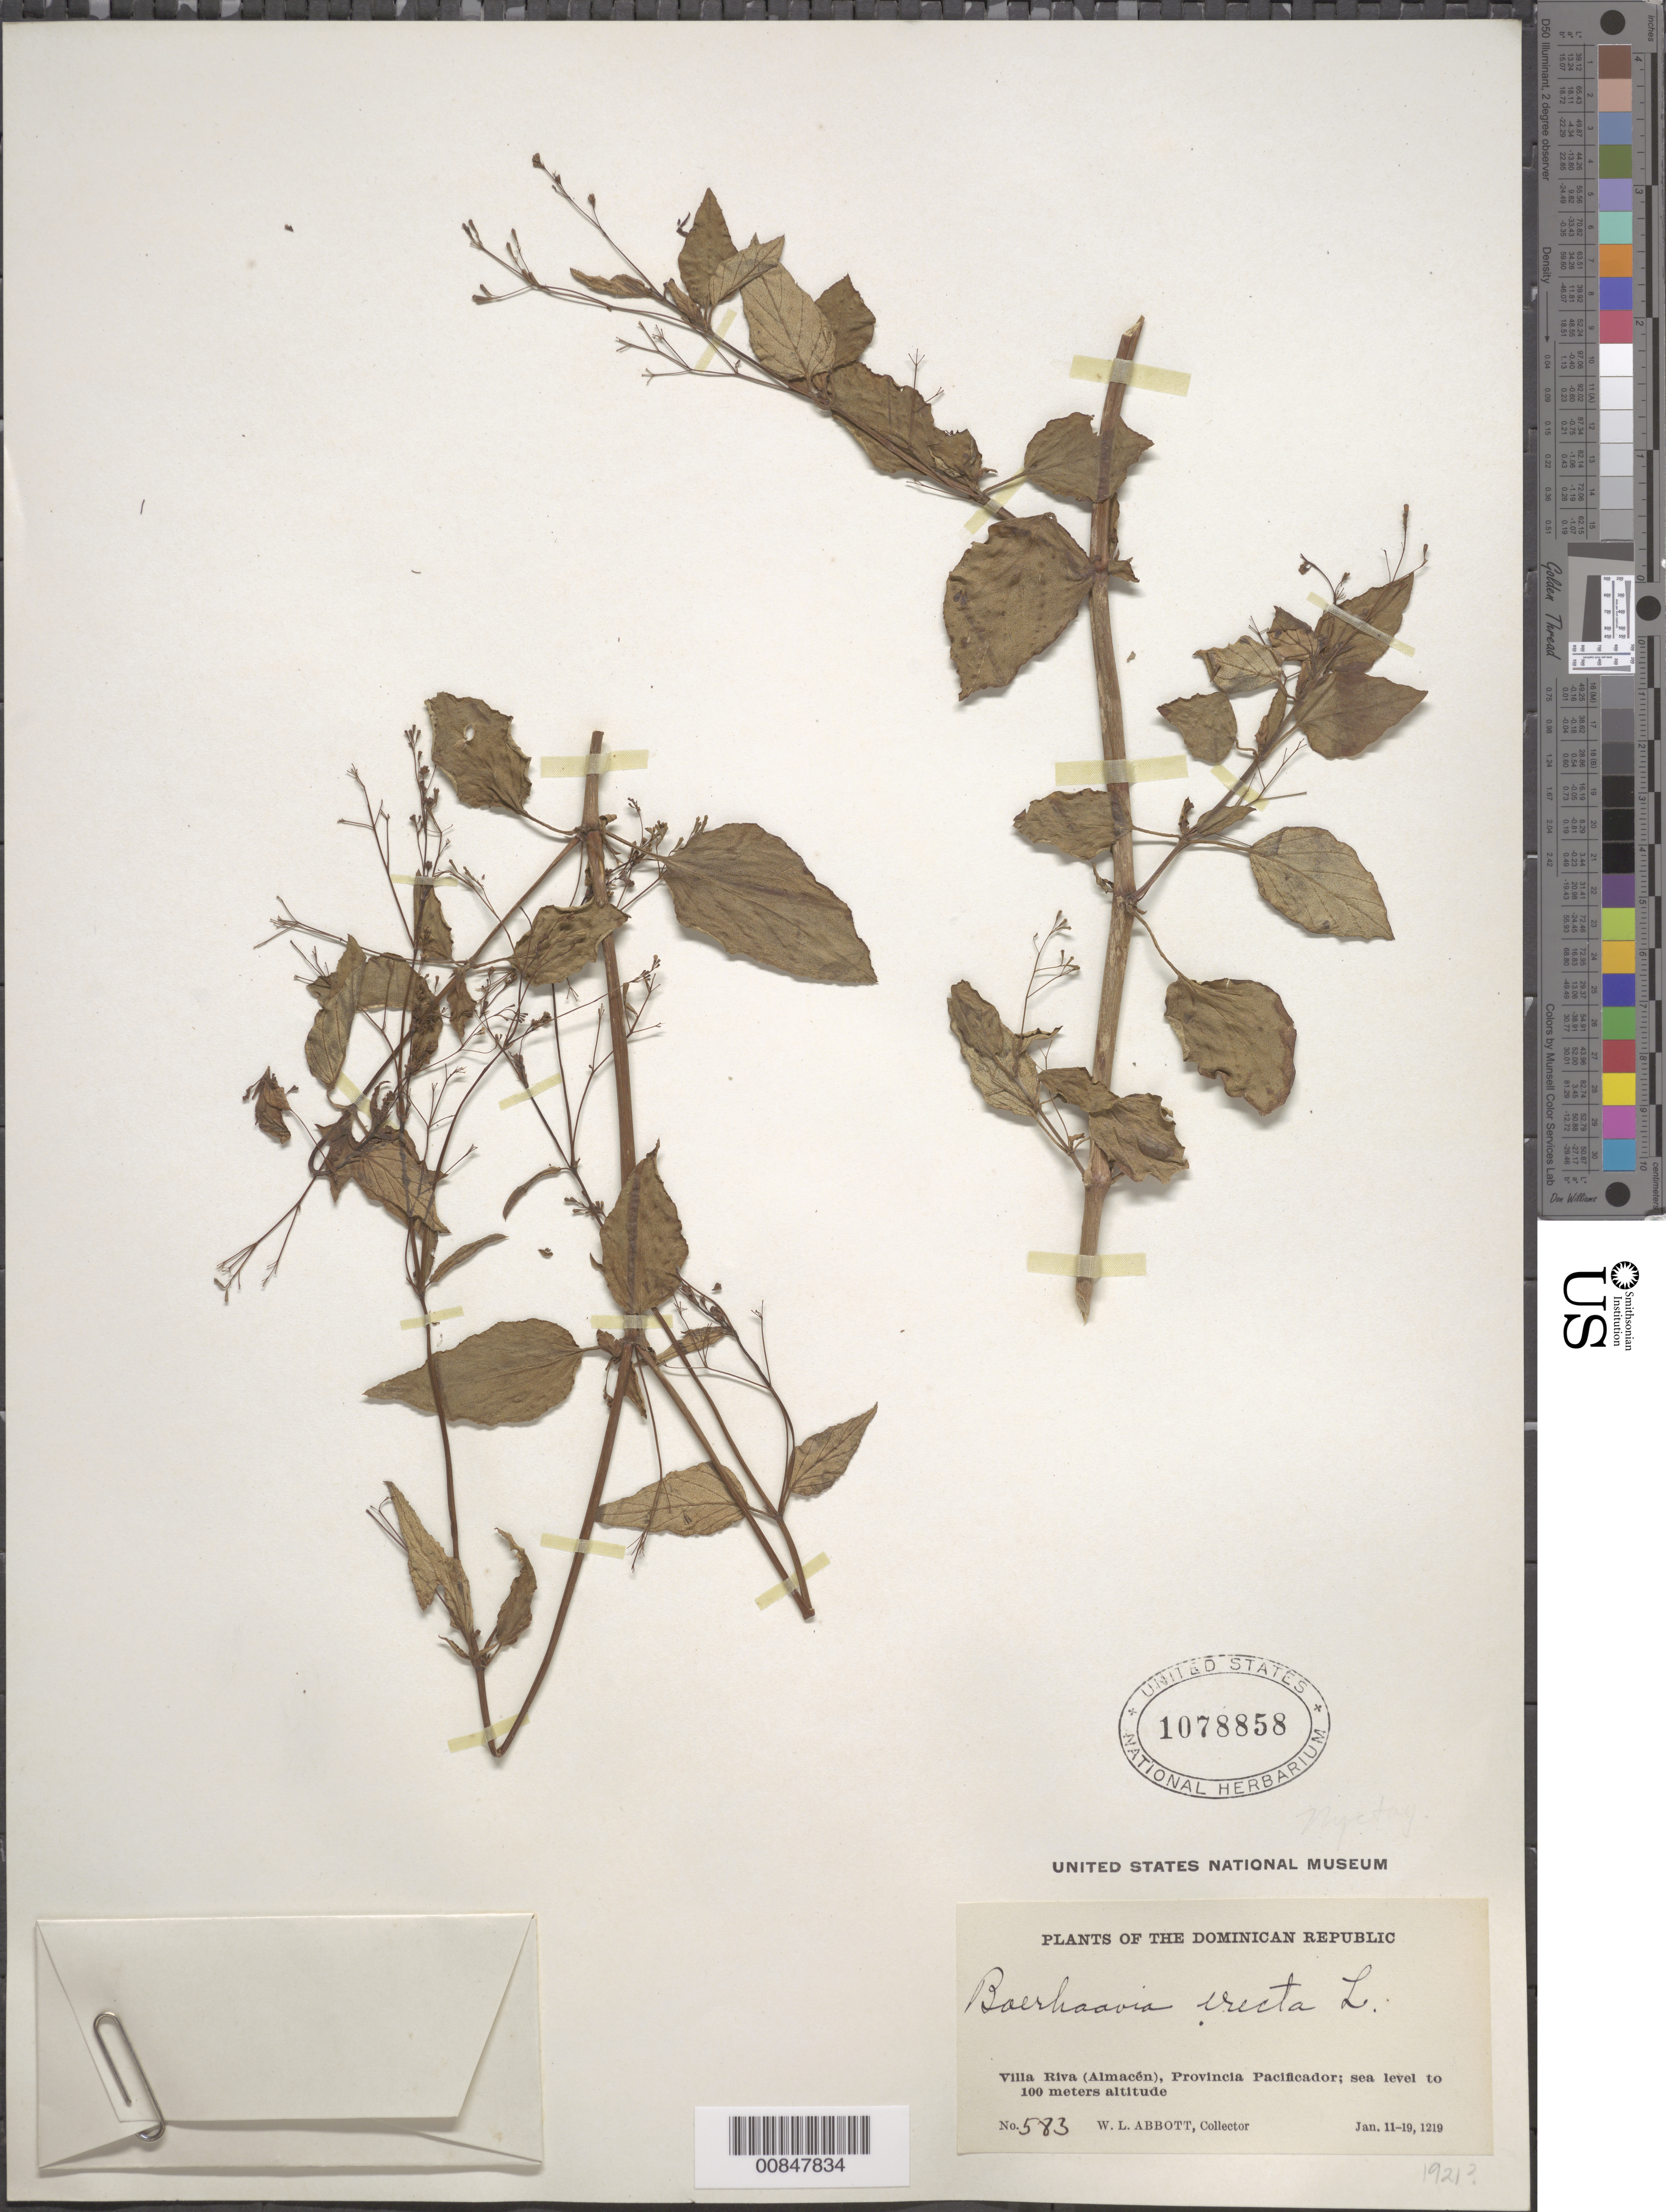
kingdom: Plantae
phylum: Tracheophyta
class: Magnoliopsida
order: Caryophyllales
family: Nyctaginaceae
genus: Boerhavia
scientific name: Boerhavia erecta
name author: L.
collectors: W. L. Abbott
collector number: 583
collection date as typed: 11 Jan 1912 to 19 Jan 1912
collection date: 1912-01-11/1912-01-19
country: Dominican Republic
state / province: Duarte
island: Hispaniola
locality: Villa Riva (Almacén), Provincia Pacificador (obsolete).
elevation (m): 0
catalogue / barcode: US 1078858